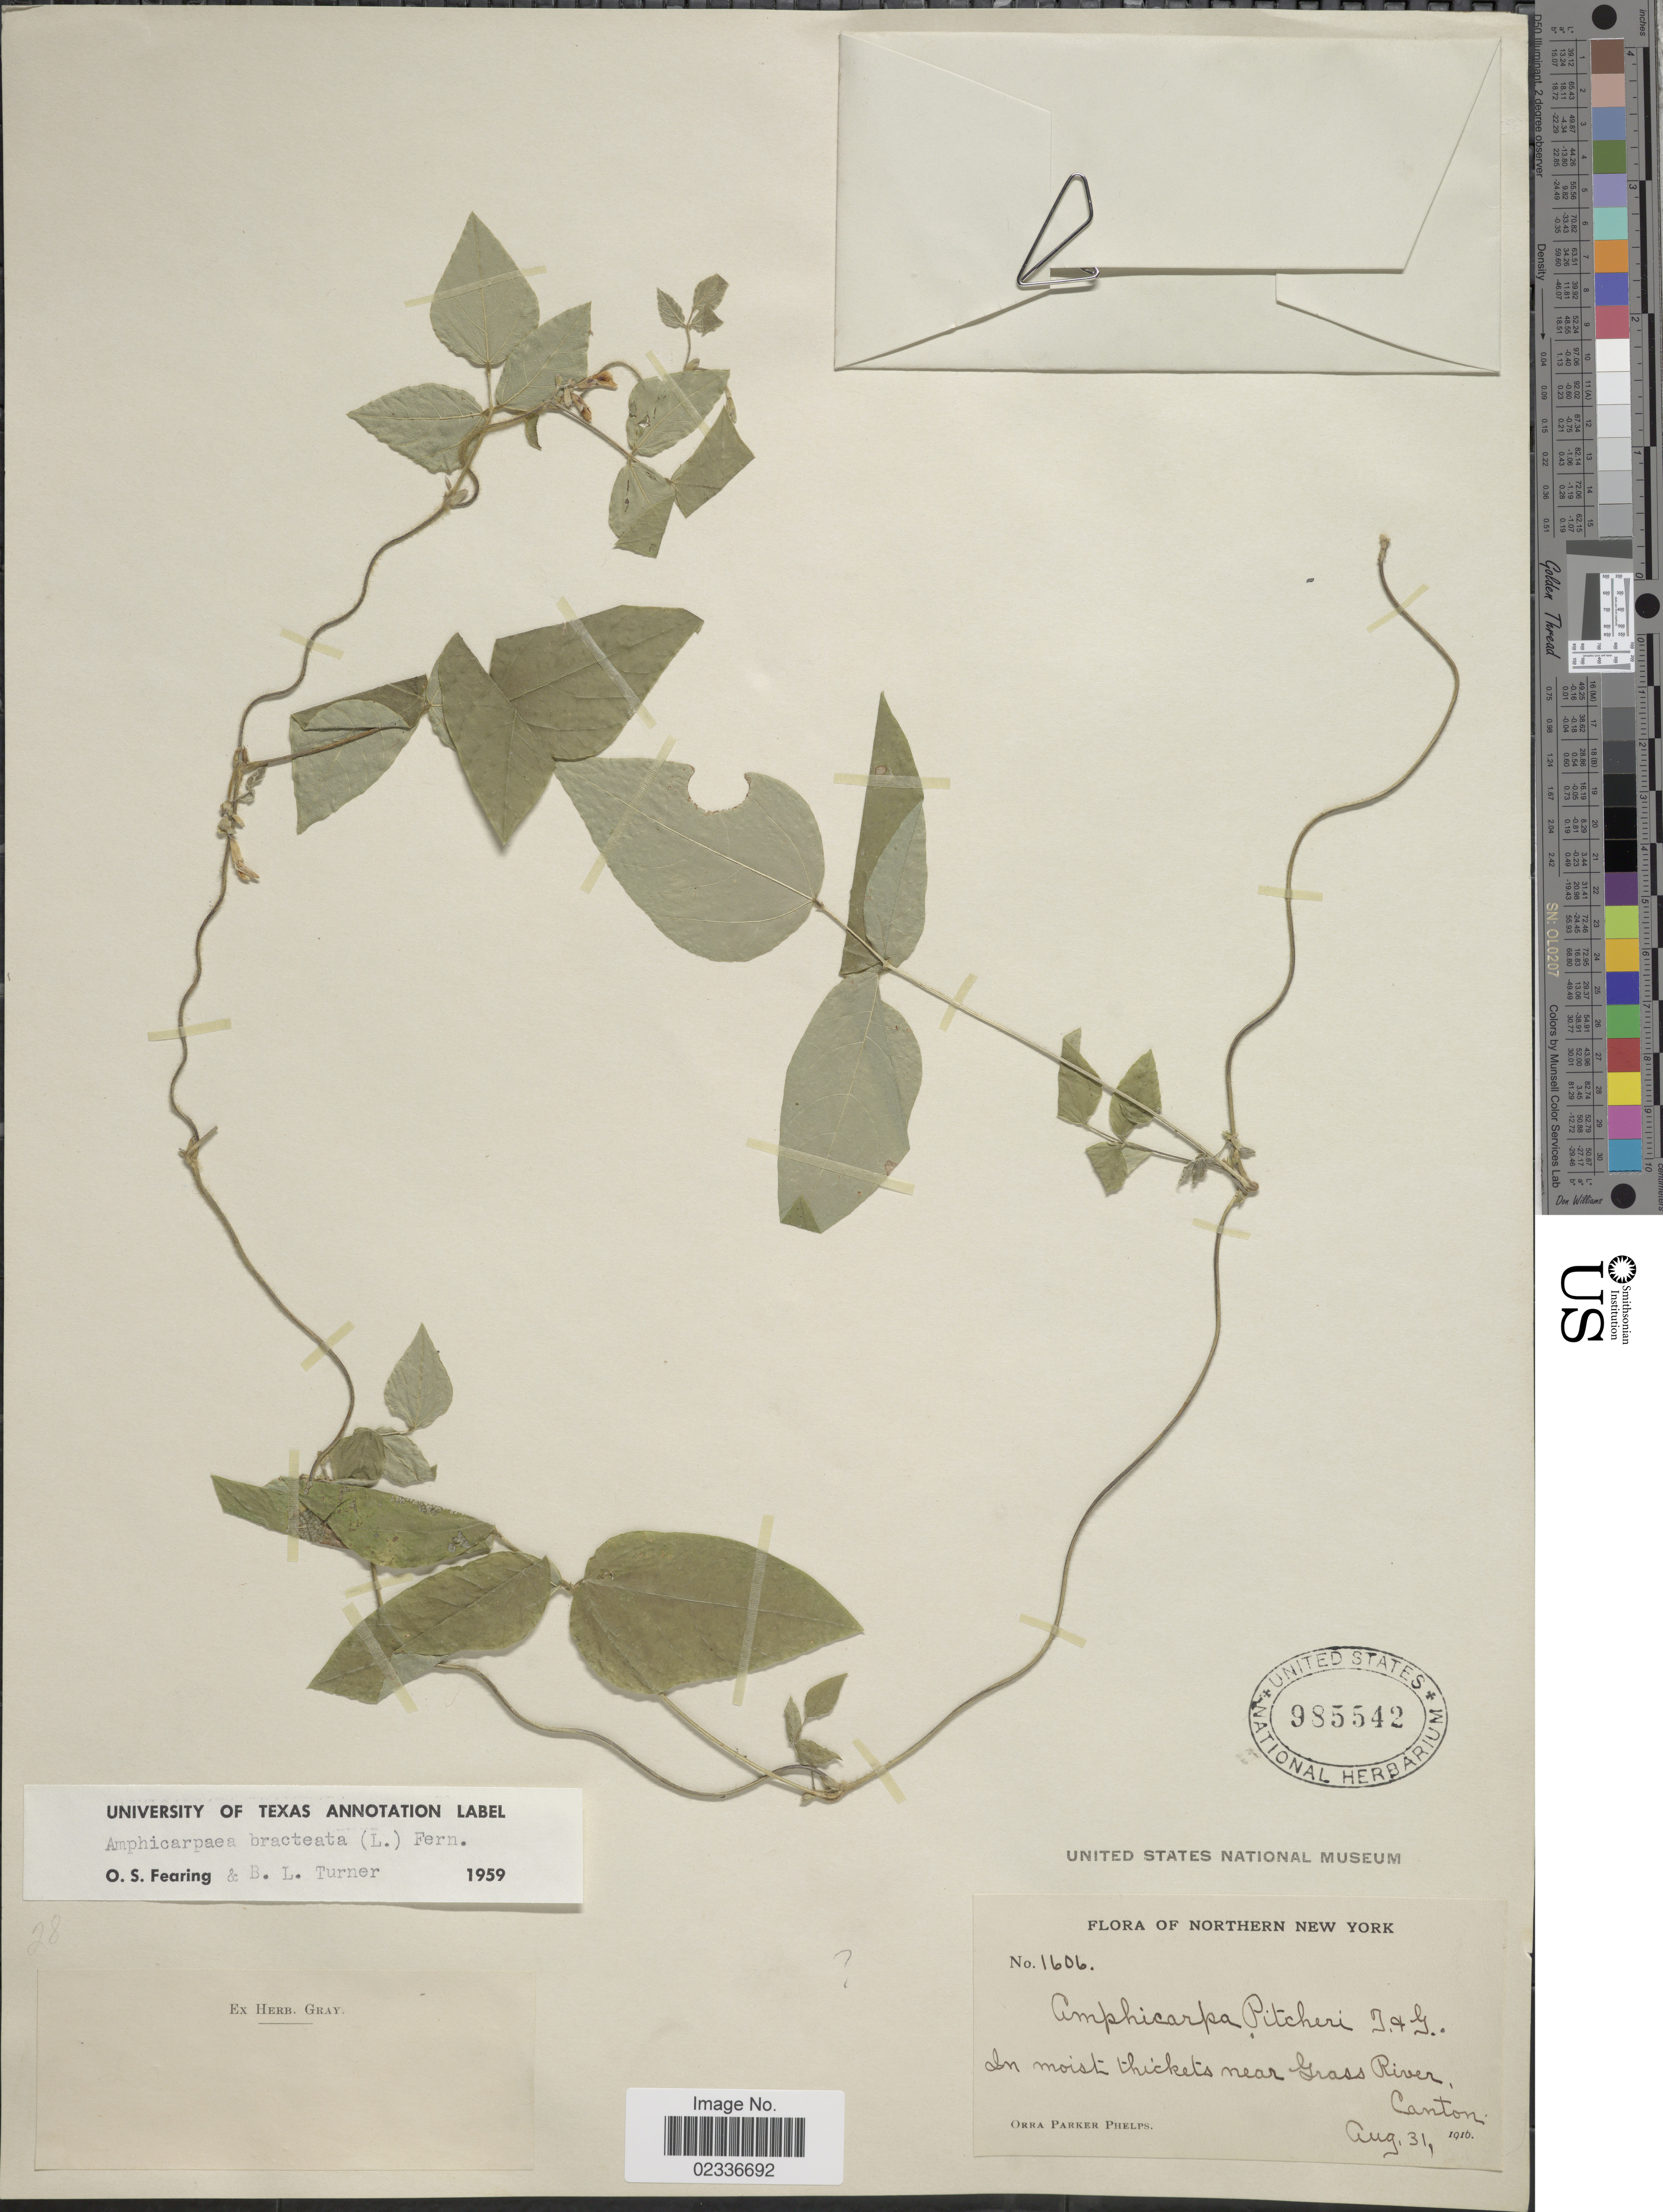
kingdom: Plantae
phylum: Tracheophyta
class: Magnoliopsida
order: Fabales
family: Fabaceae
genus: Amphicarpaea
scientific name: Amphicarpaea bracteata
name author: (L.) Fernald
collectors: O. P. Phelps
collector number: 1606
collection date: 1916-08-31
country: United States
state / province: New York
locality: Northern New York, in mois thickets near Grass River, Canton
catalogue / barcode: US 985542